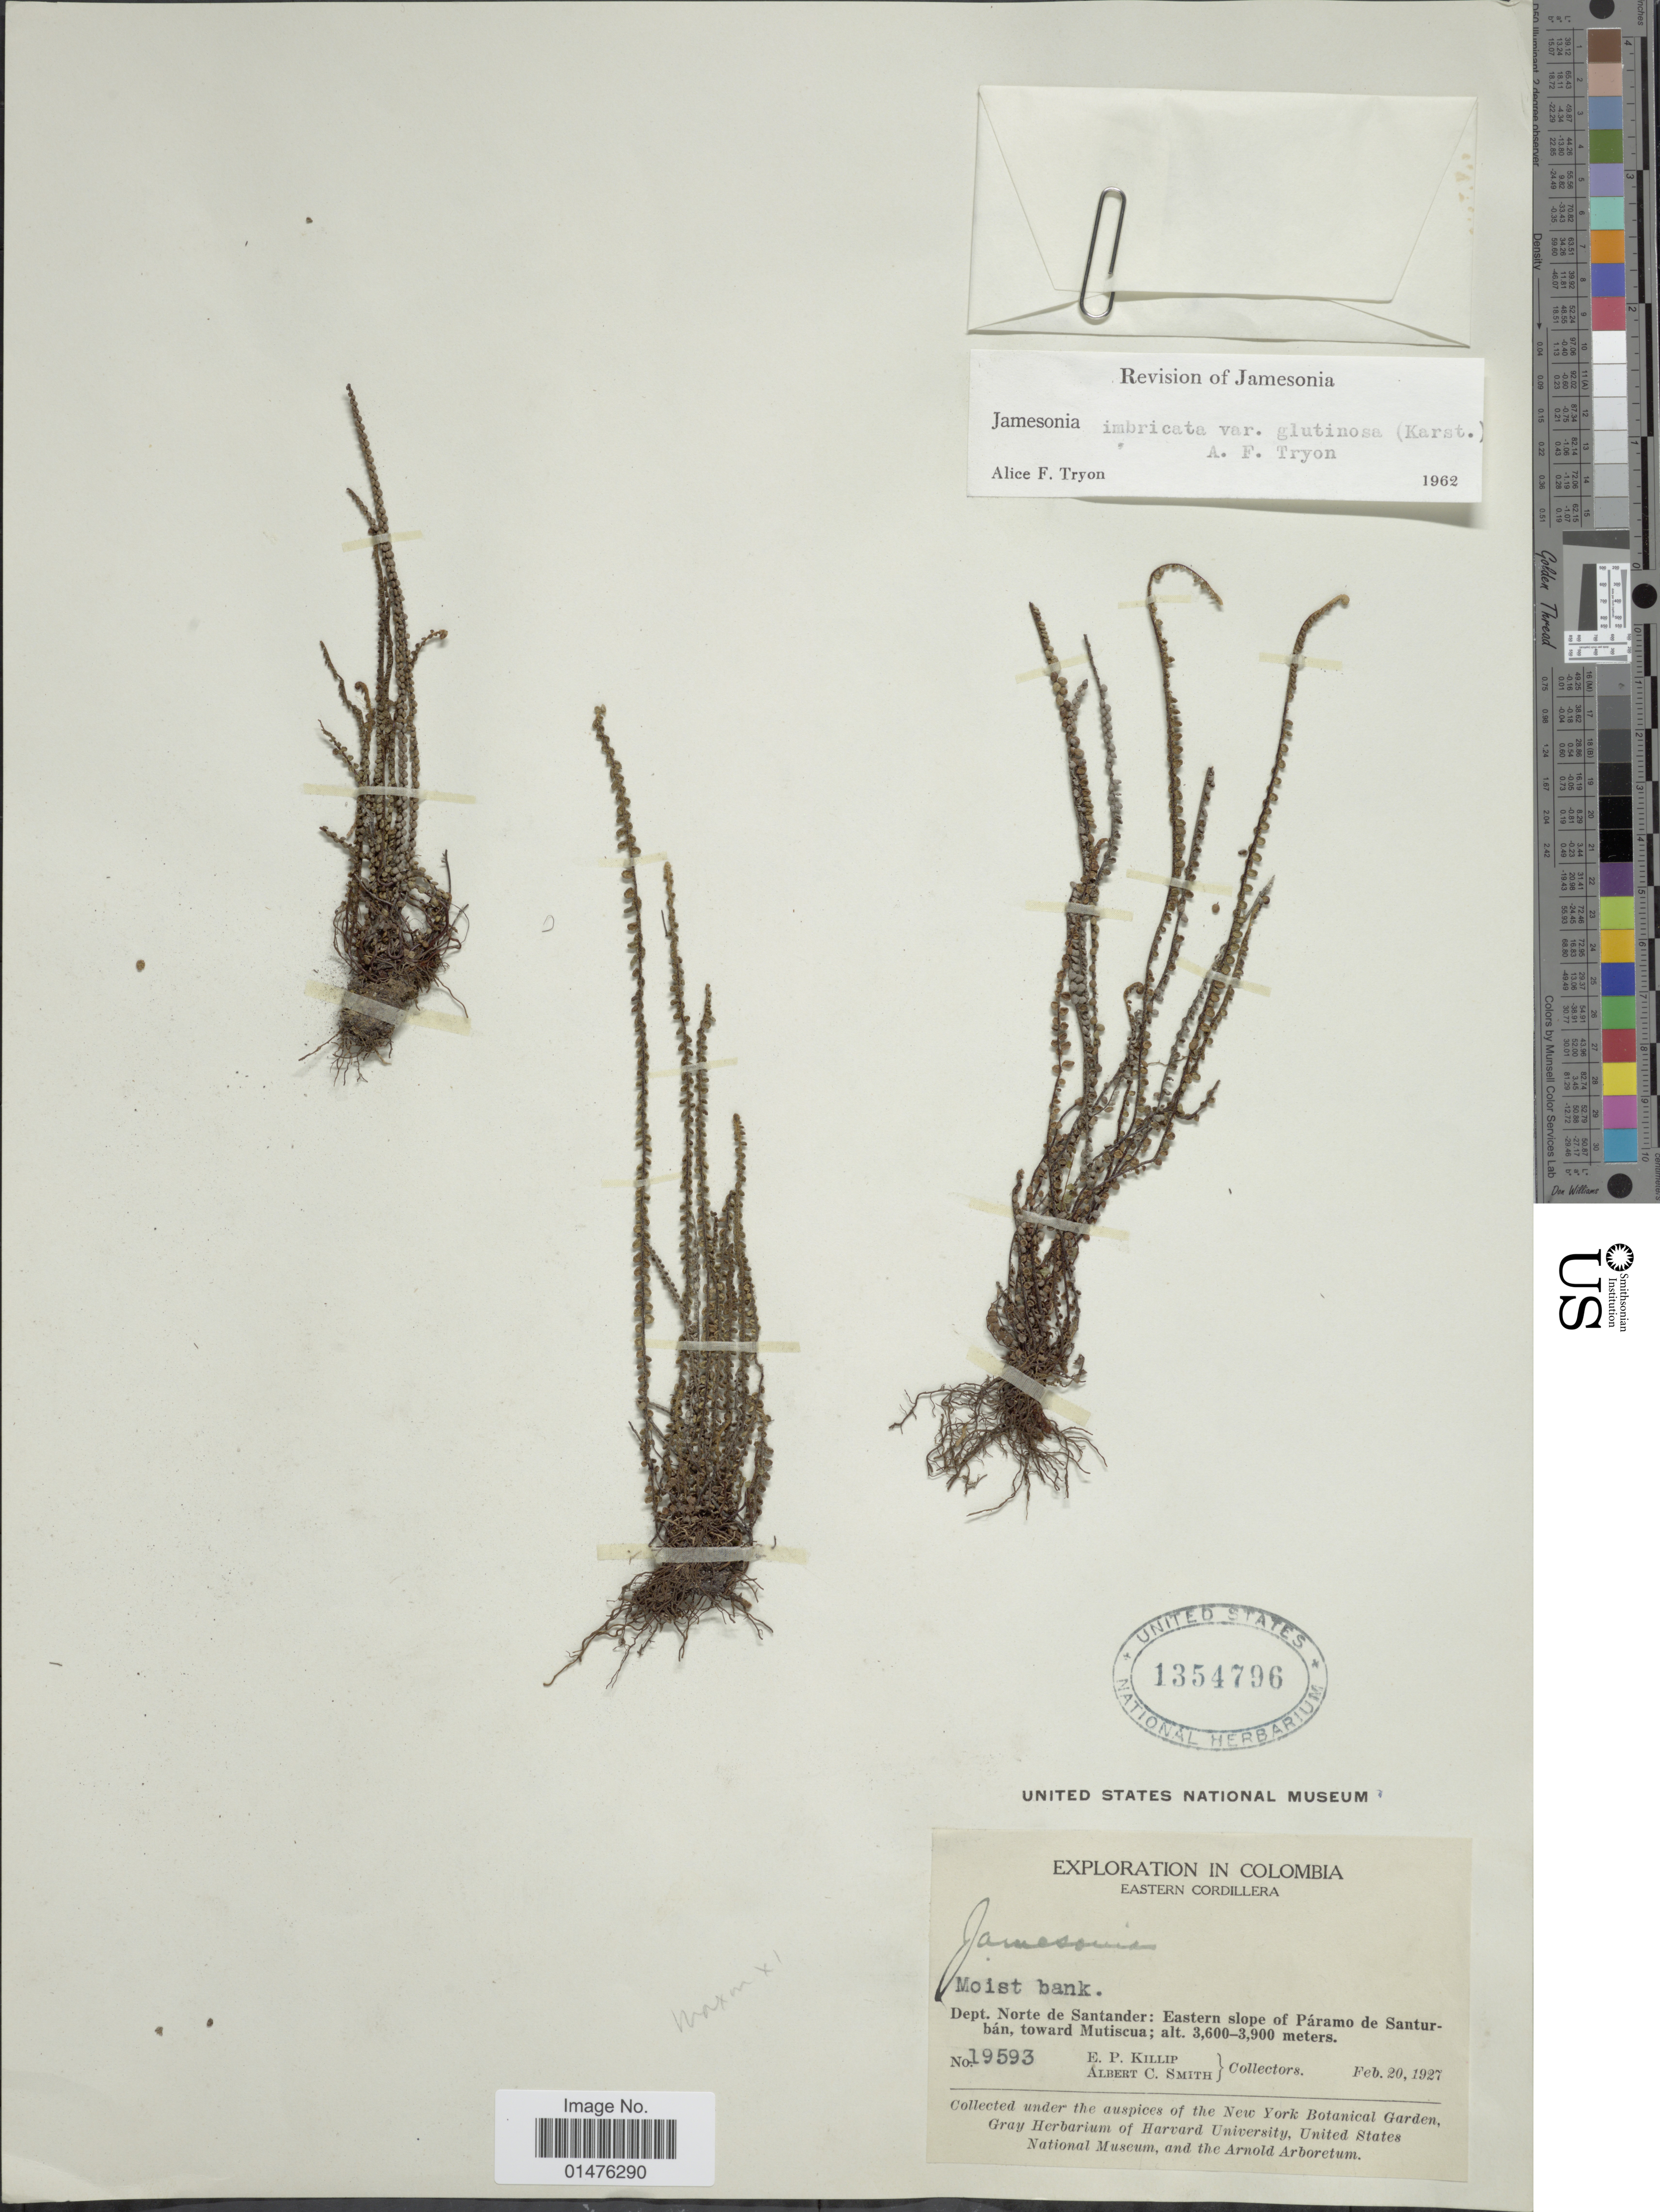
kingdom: Plantae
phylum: Tracheophyta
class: Polypodiopsida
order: Polypodiales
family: Pteridaceae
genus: Jamesonia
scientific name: Jamesonia imbricata var. glutinosa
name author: (H. Karst.) A.F. Tryon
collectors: E. P. Killip & A. C. Smith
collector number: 19593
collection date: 1927-02-20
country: Colombia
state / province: Norte de Santander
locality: Eastern Cordillera, Dept. Norte de Santander: Eastern slope of Páramo de Santurbán, toward Mutiscua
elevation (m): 3600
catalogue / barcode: US 1354796